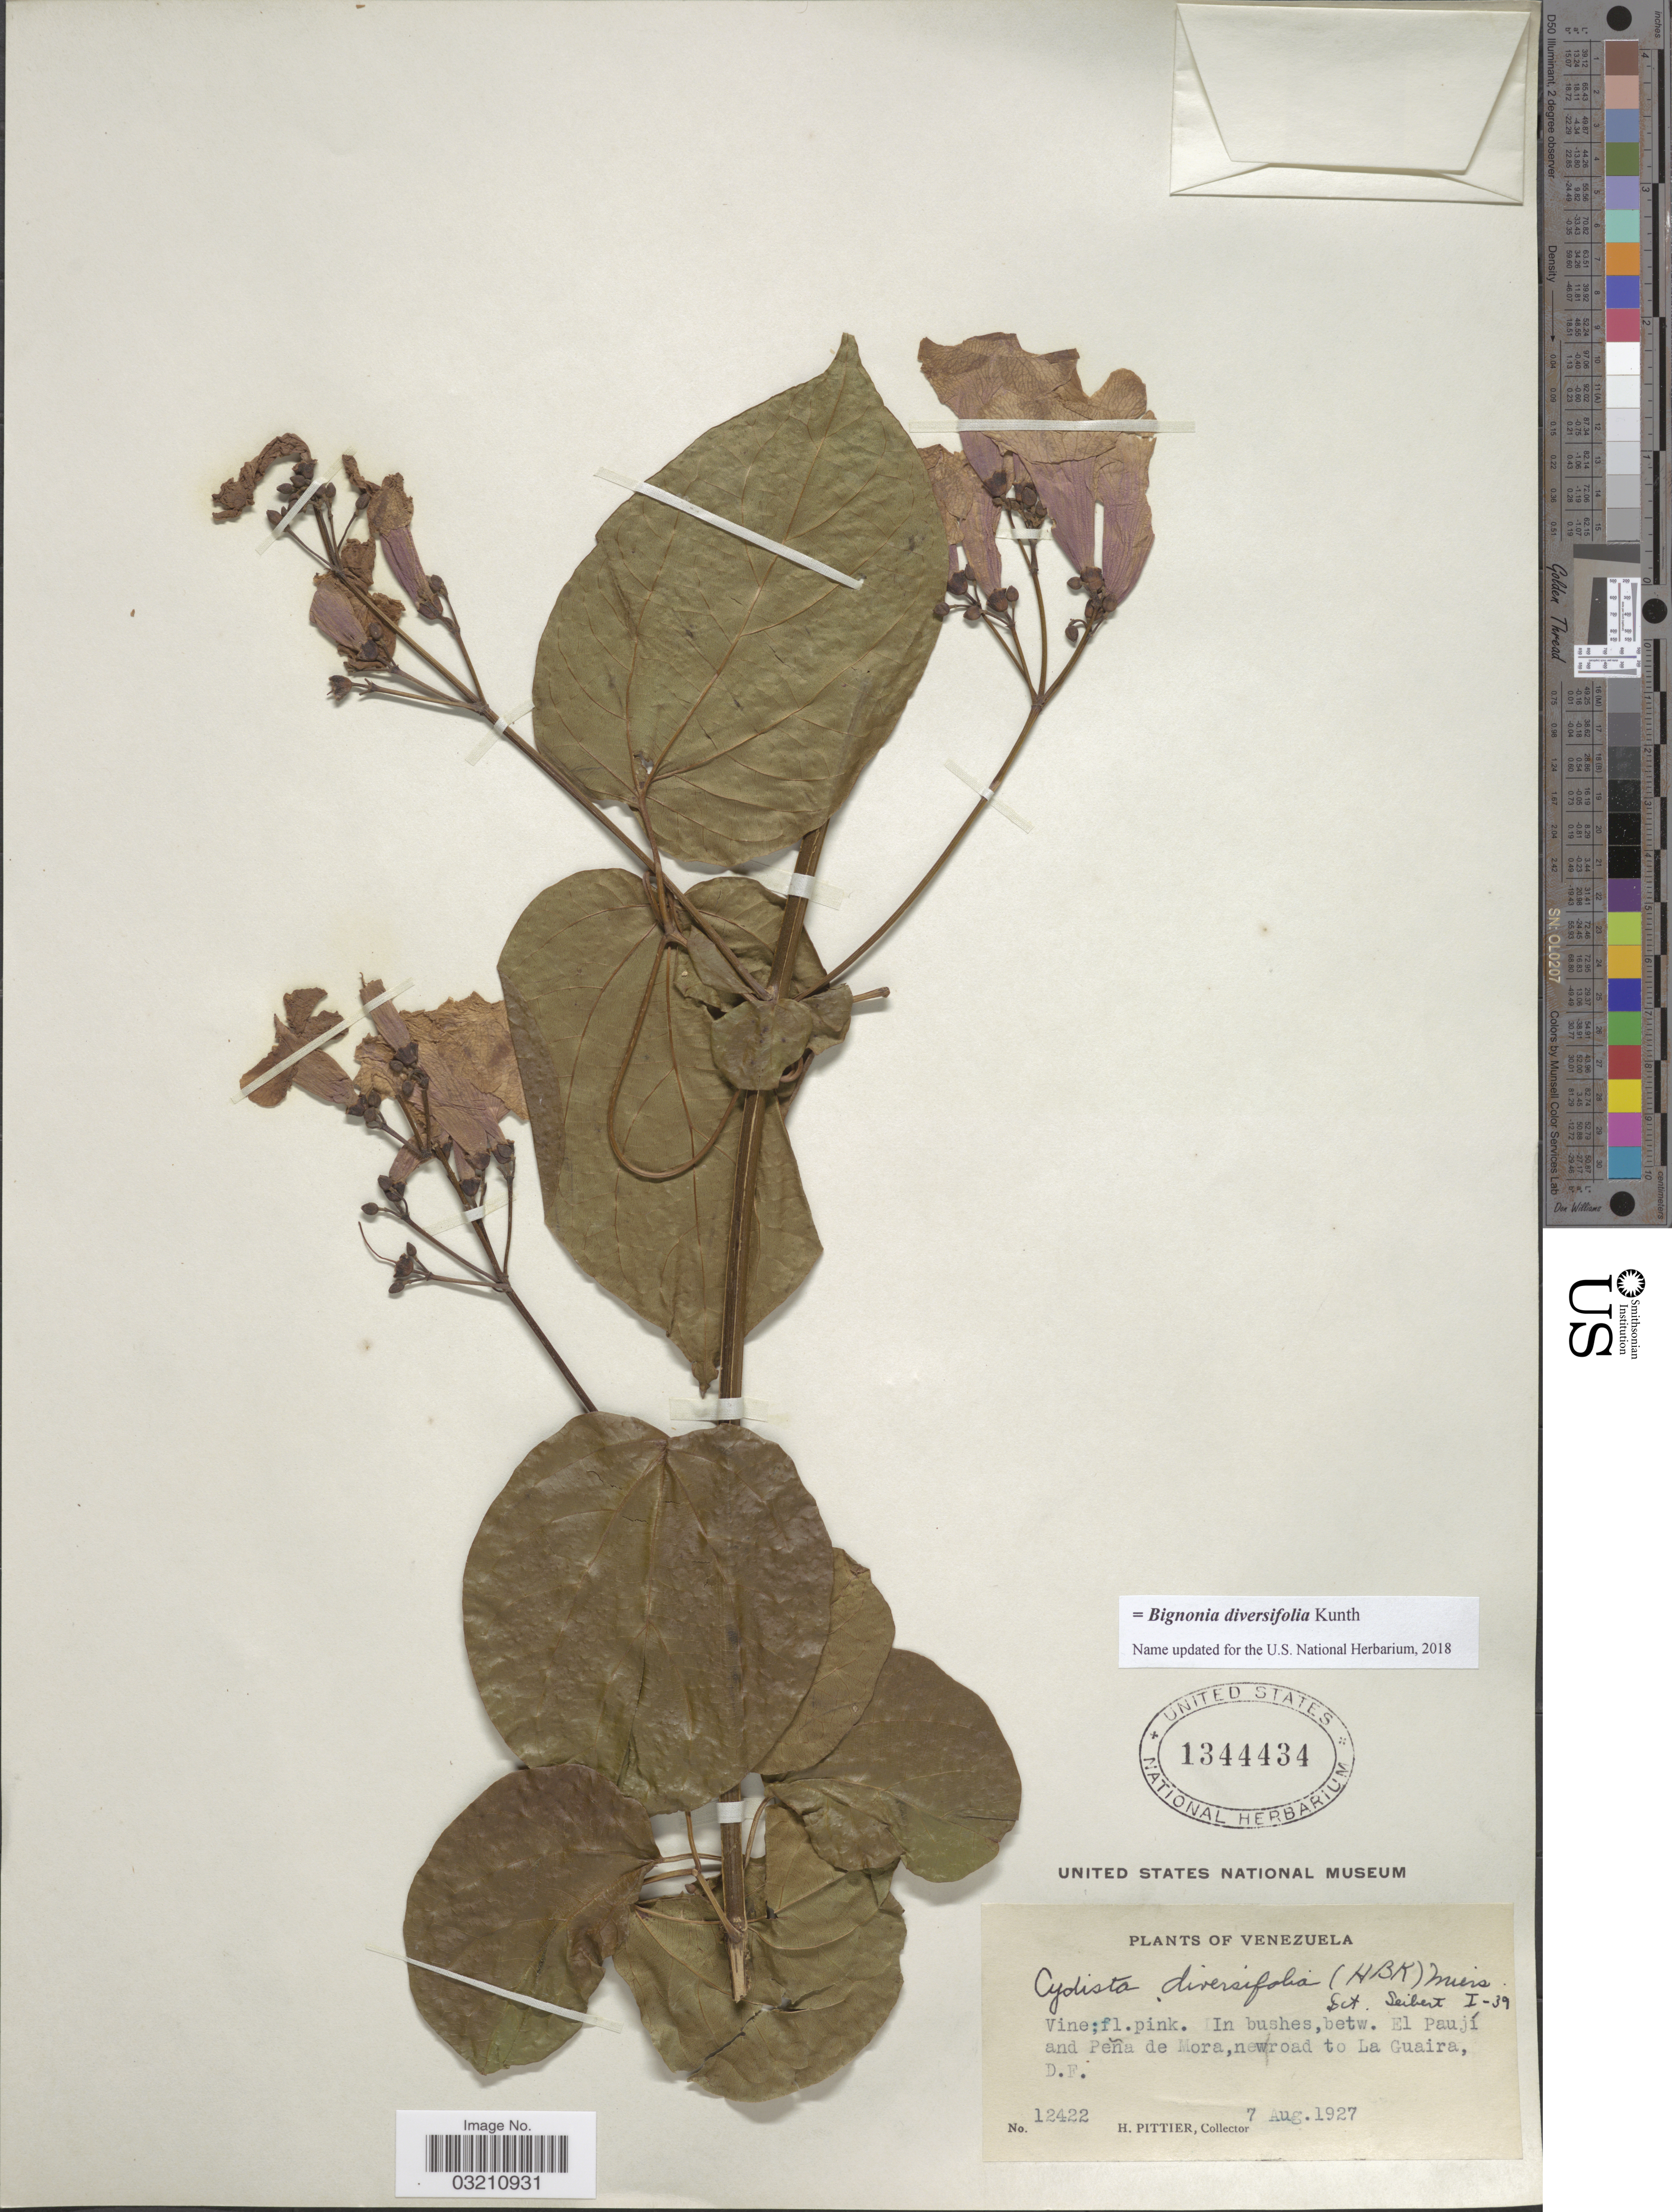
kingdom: Plantae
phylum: Tracheophyta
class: Magnoliopsida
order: Lamiales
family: Bignoniaceae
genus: Bignonia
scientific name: Bignonia diversifolia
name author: Kunth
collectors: H. F. Pittier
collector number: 12422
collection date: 1927-08-07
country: Venezuela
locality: Betw. El Paují and Peña de Mora, new road to La Guaira, D.F.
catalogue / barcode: US 1344434